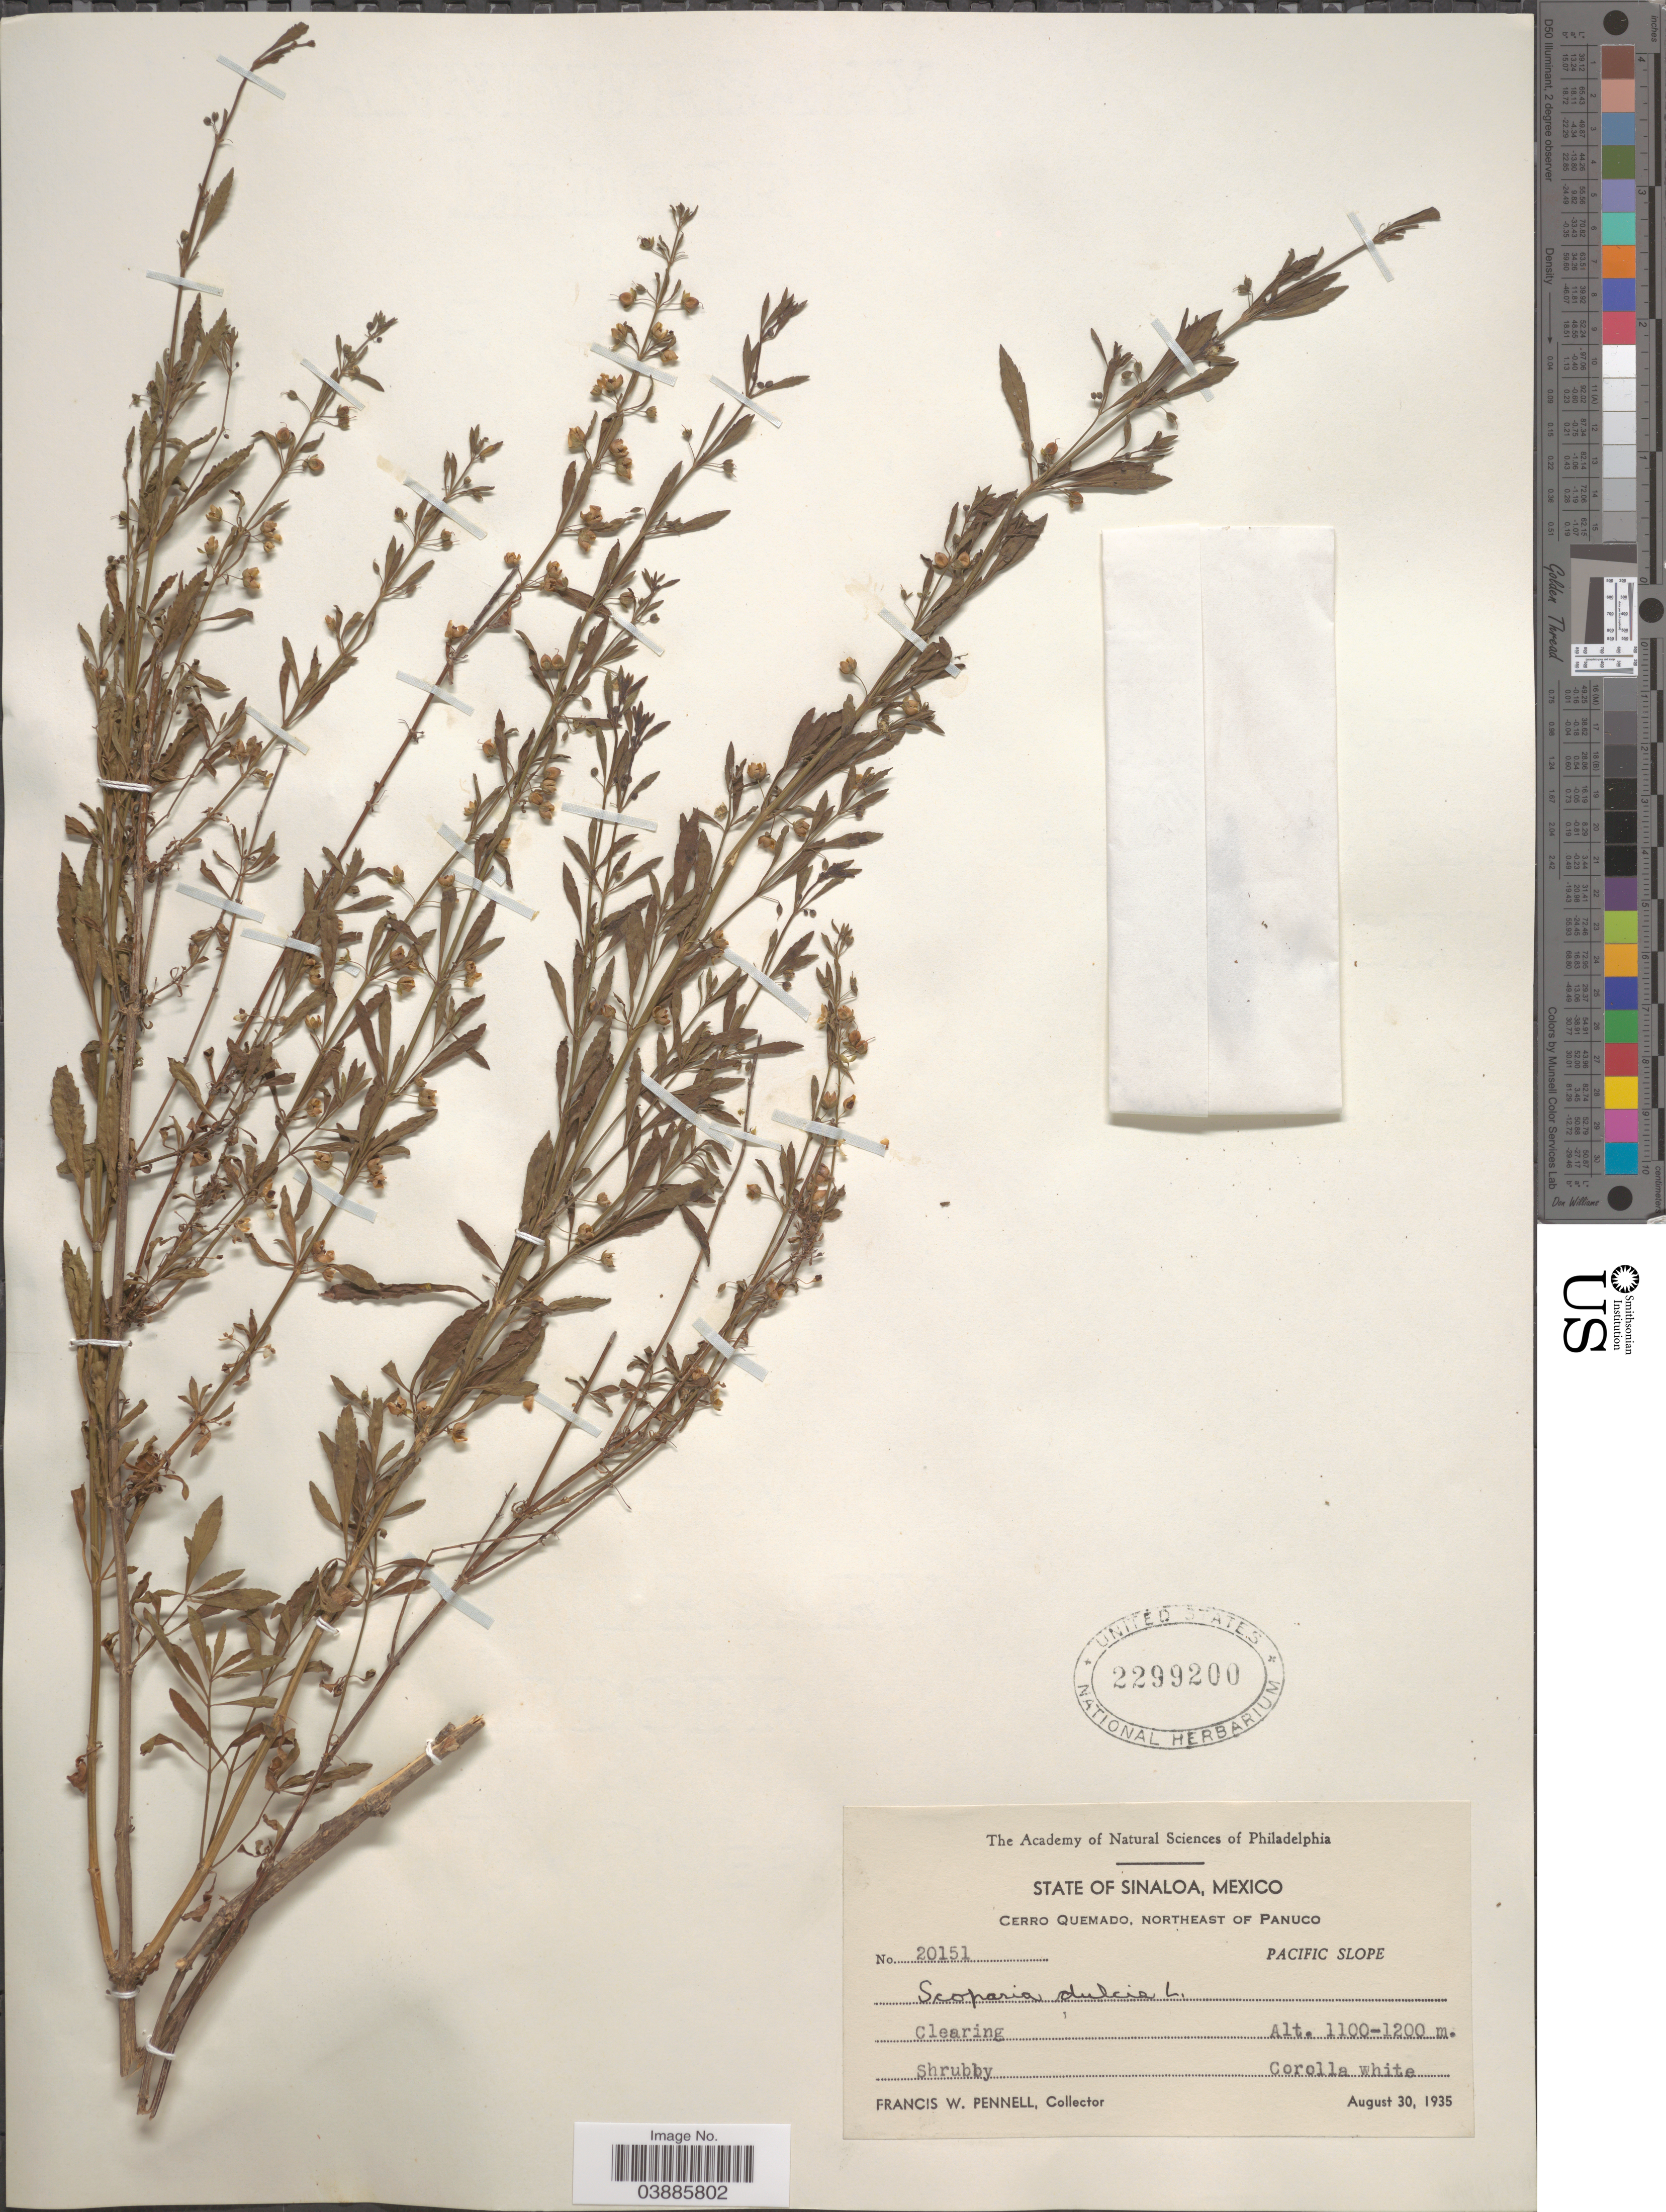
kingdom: Plantae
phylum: Tracheophyta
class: Magnoliopsida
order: Lamiales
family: Plantaginaceae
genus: Scoparia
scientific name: Scoparia dulcis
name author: L.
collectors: F. W. Pennell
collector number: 20151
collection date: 1935-08-30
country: Mexico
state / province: Sinaloa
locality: Cerro Quemado, northeast of Panuco. Pacific Slope. Clearing.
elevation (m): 1100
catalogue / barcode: US 2299200